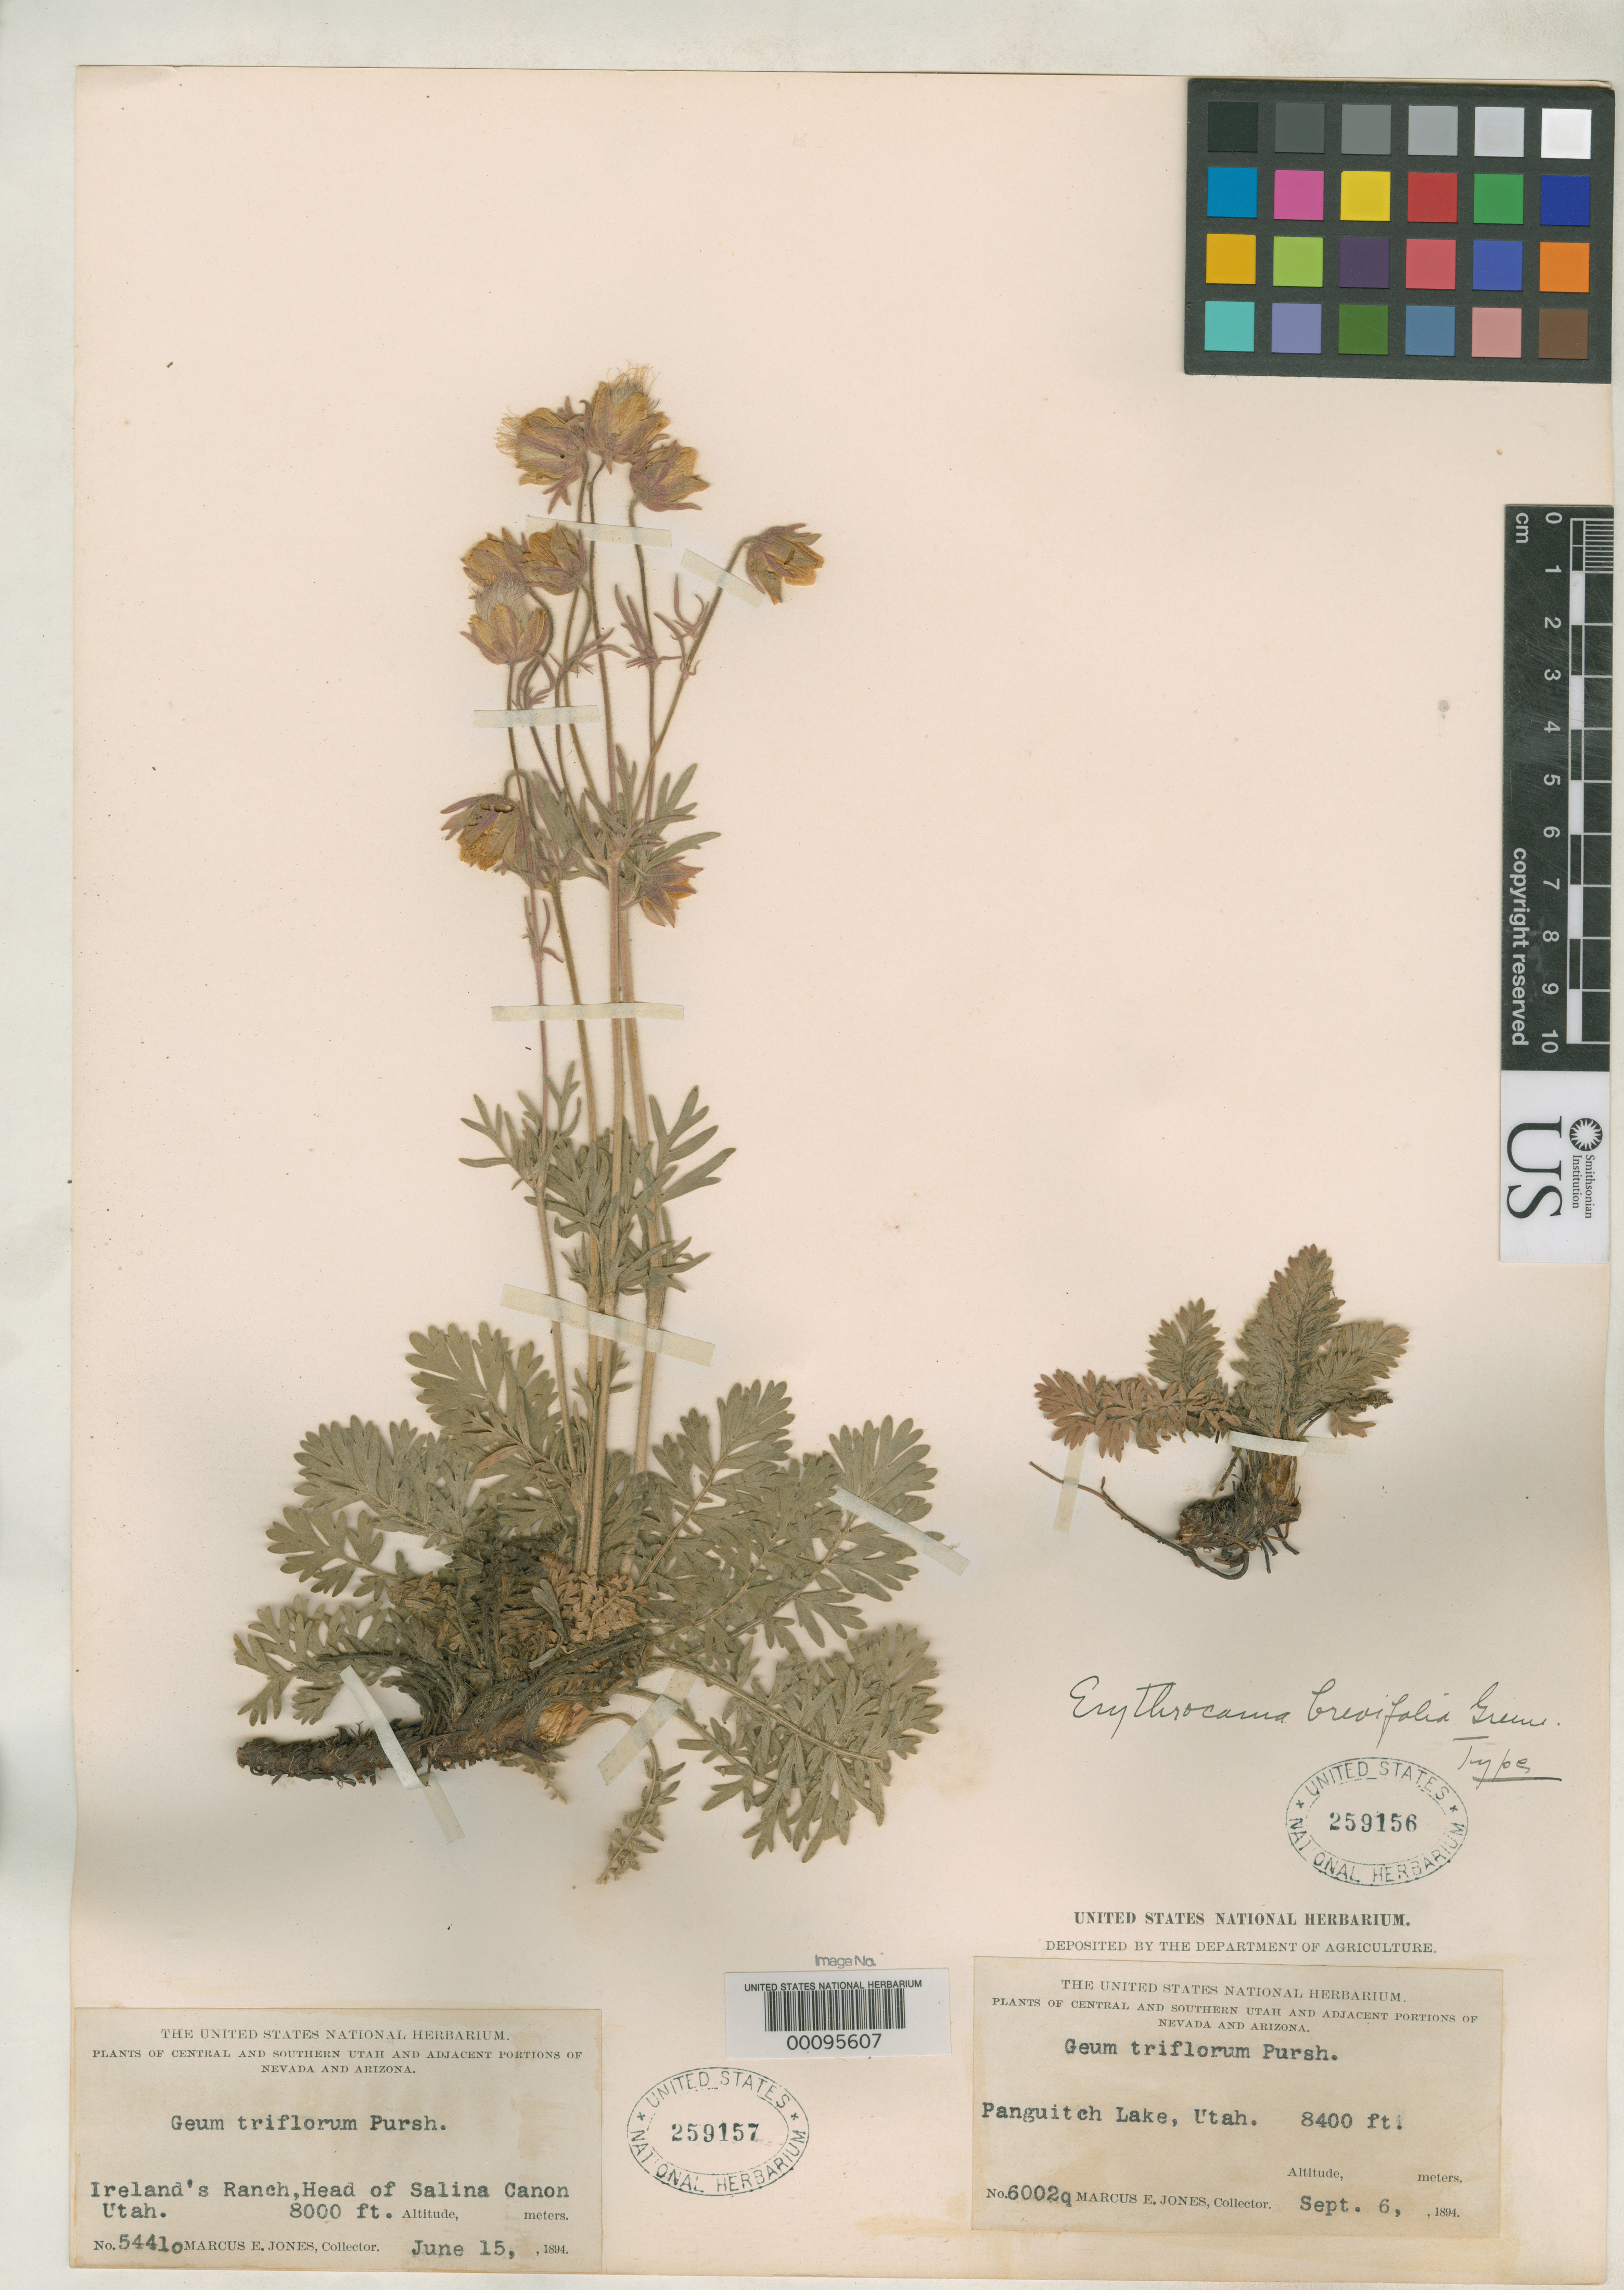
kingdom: Plantae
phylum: Tracheophyta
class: Magnoliopsida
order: Rosales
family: Rosaceae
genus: Erythrocoma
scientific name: Erythrocoma brevifolia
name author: Greene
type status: Syntype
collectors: M. E. Jones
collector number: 54410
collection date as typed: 06 Sep 1894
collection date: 1894-09-06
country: United States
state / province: Utah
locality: Fish Lake.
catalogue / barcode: US 259157-2